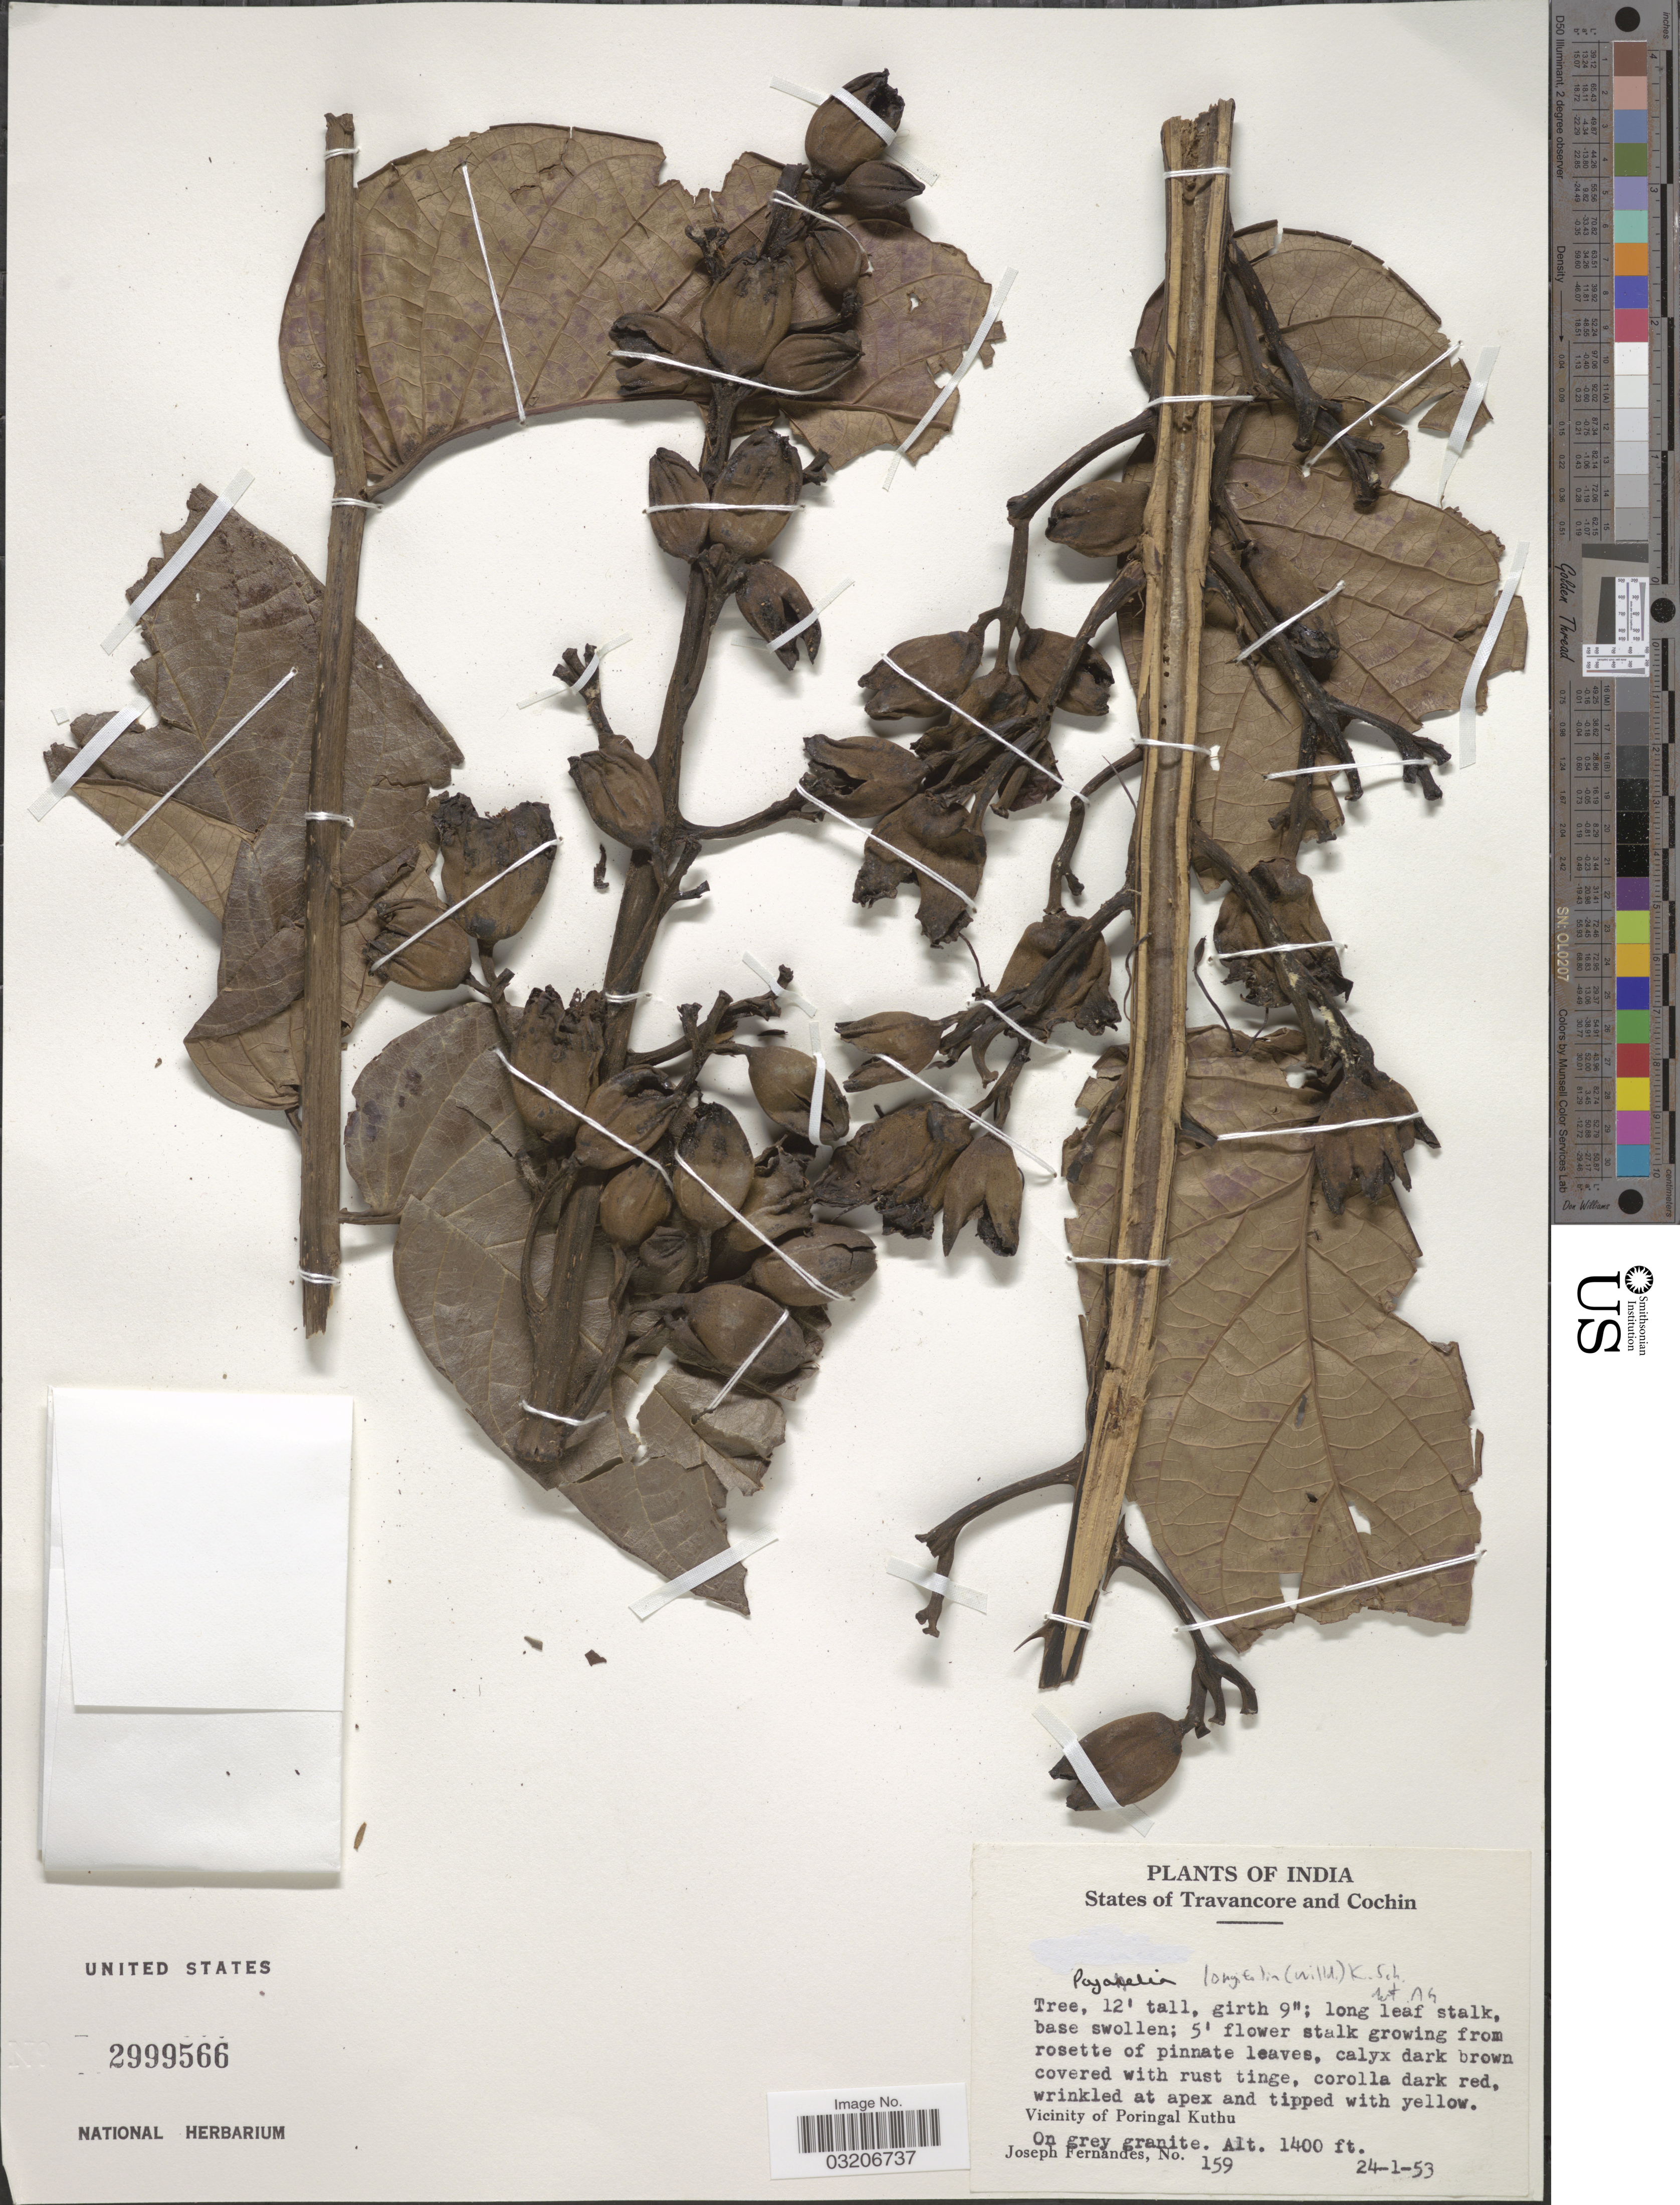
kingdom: Plantae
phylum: Tracheophyta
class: Magnoliopsida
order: Lamiales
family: Bignoniaceae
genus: Pajanelia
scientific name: Pajanelia longifolia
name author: K. Schum.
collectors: J. Fernandes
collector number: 159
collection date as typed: Transcribed d/m/y: 24/1/53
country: India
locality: States of Travancore and Cochin. Vicinity of Poringal Kuthu.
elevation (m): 427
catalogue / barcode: US 2999566